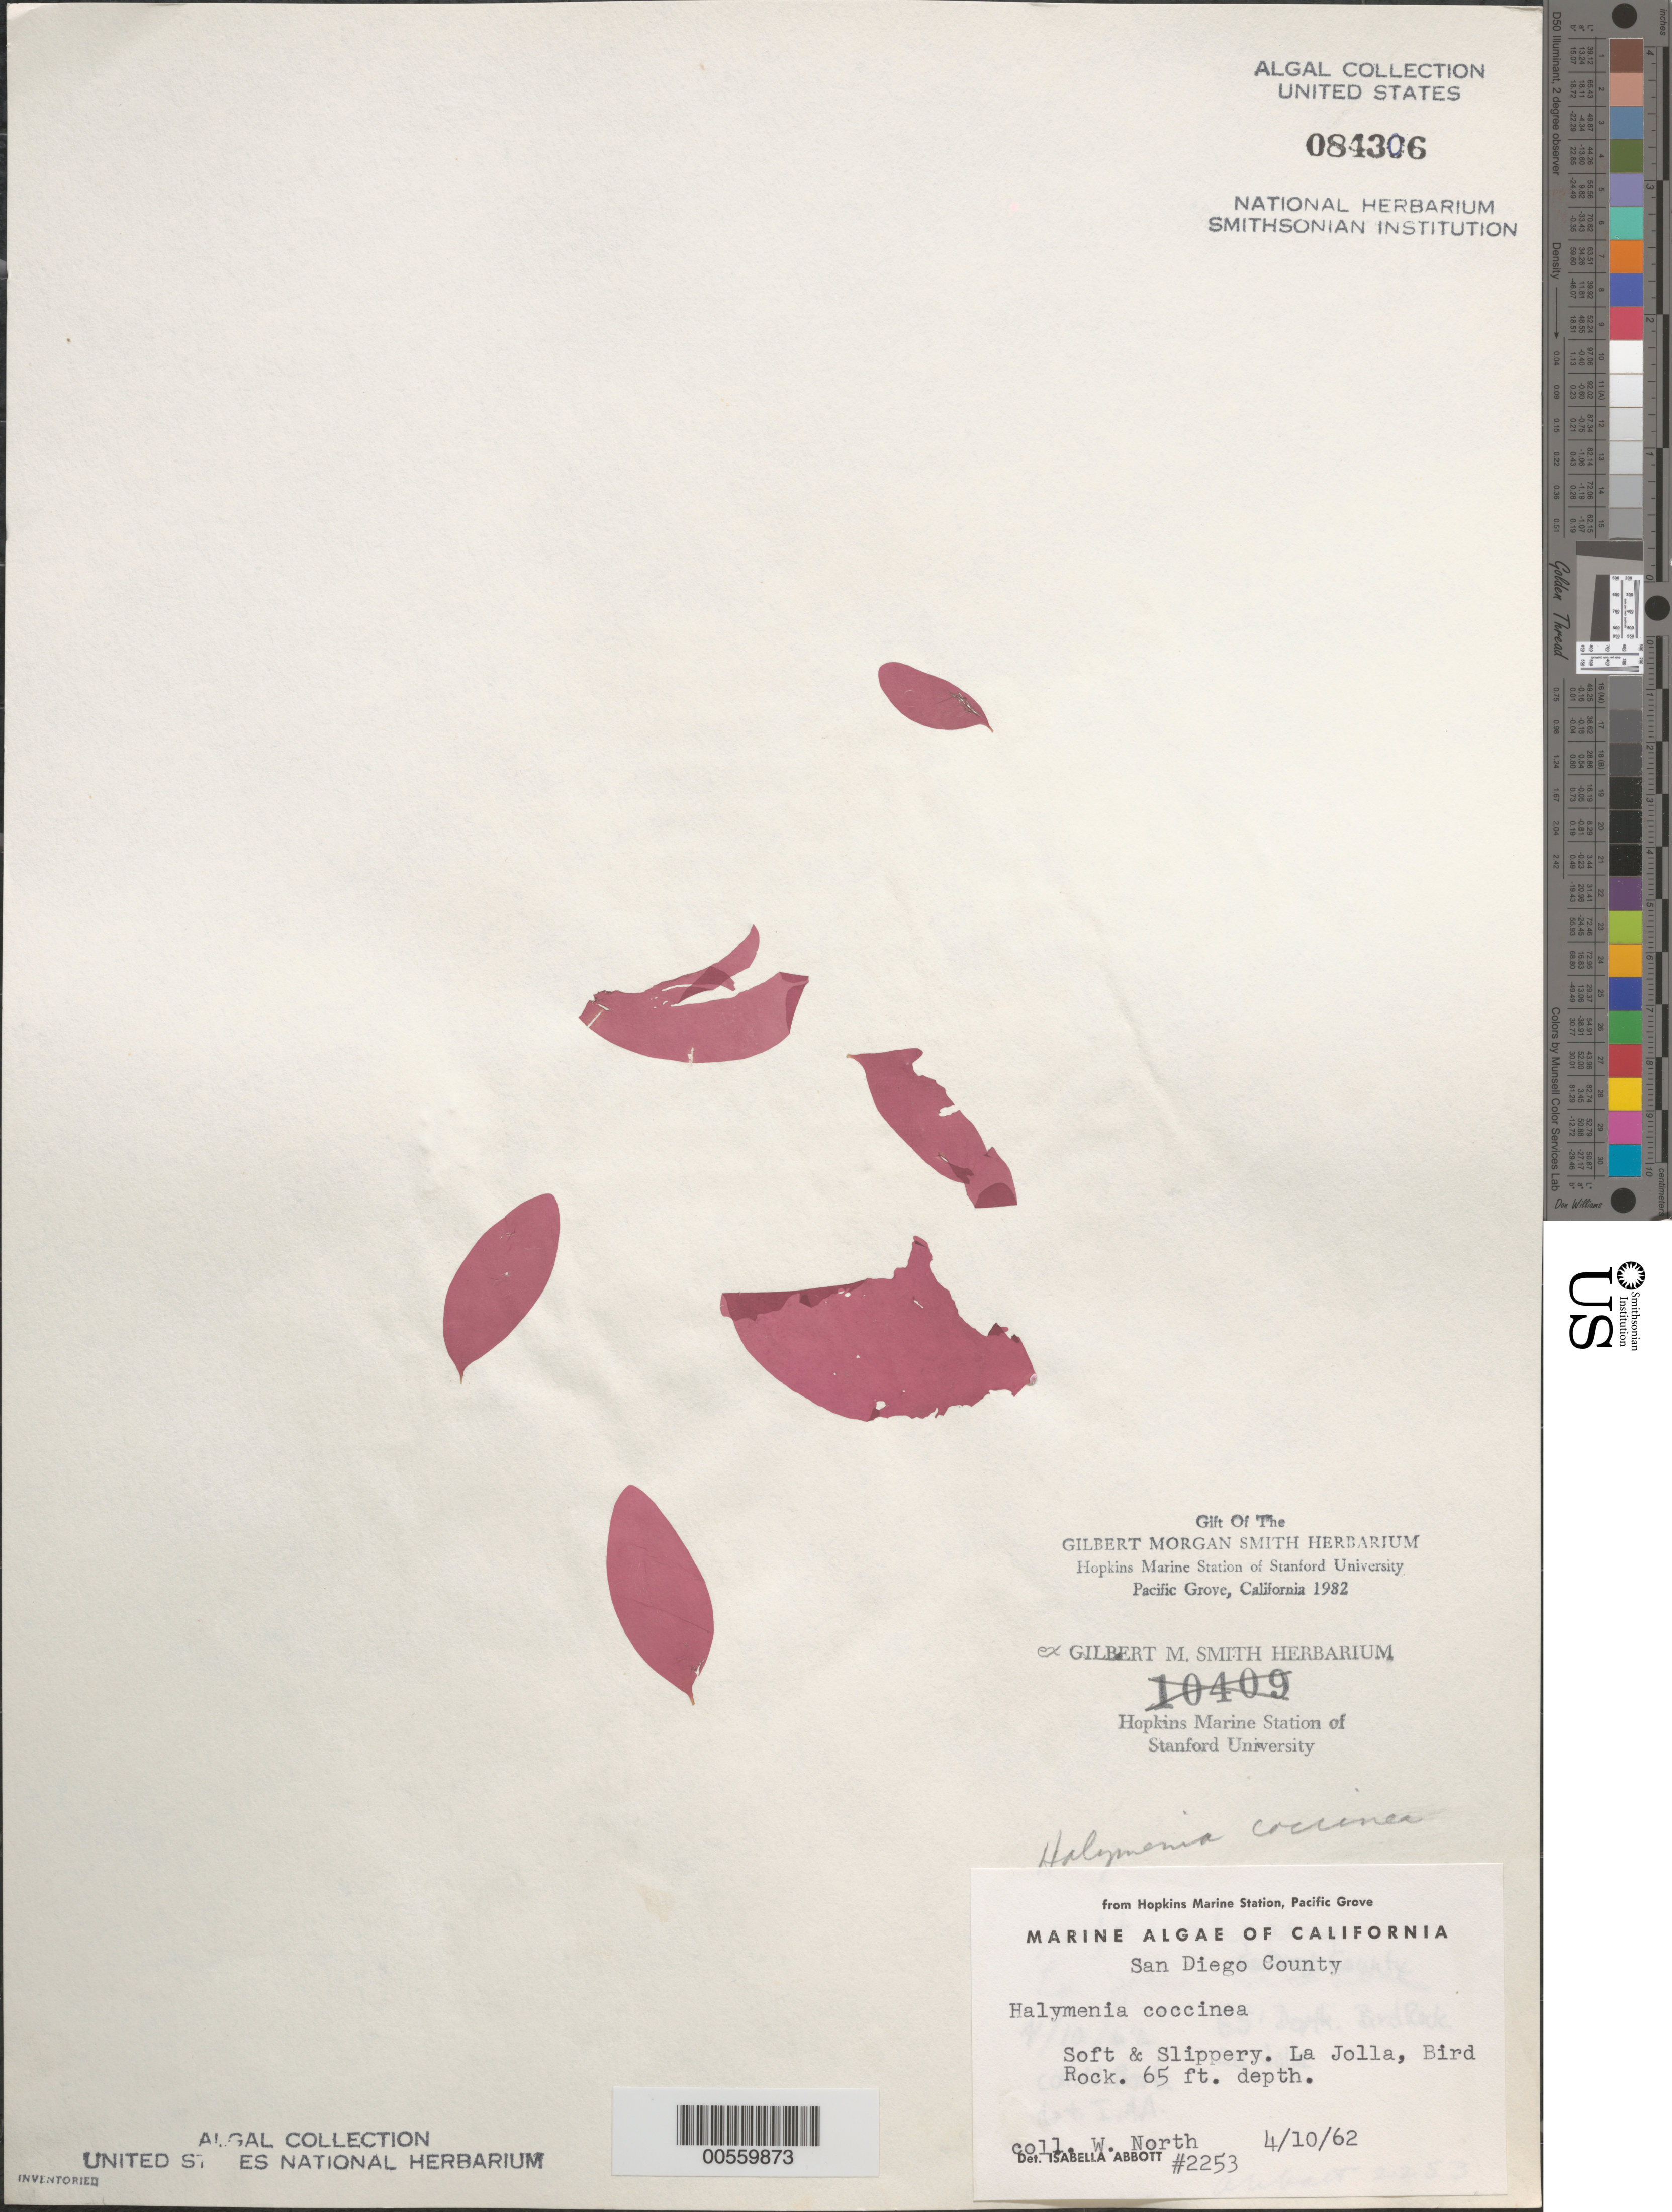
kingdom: Plantae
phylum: Rhodophyta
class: Florideophyceae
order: Gigartinales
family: Dumontiaceae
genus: Weeksia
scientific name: Weeksia coccinea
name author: (Harv.) S.C. Lindstrom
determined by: Algae name updating Project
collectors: W. North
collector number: IAA 2253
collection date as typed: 10 Apr 1962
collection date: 1962-04-10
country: United States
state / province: California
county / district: San Diego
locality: Bird Rock, La Jolla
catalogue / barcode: US 84306